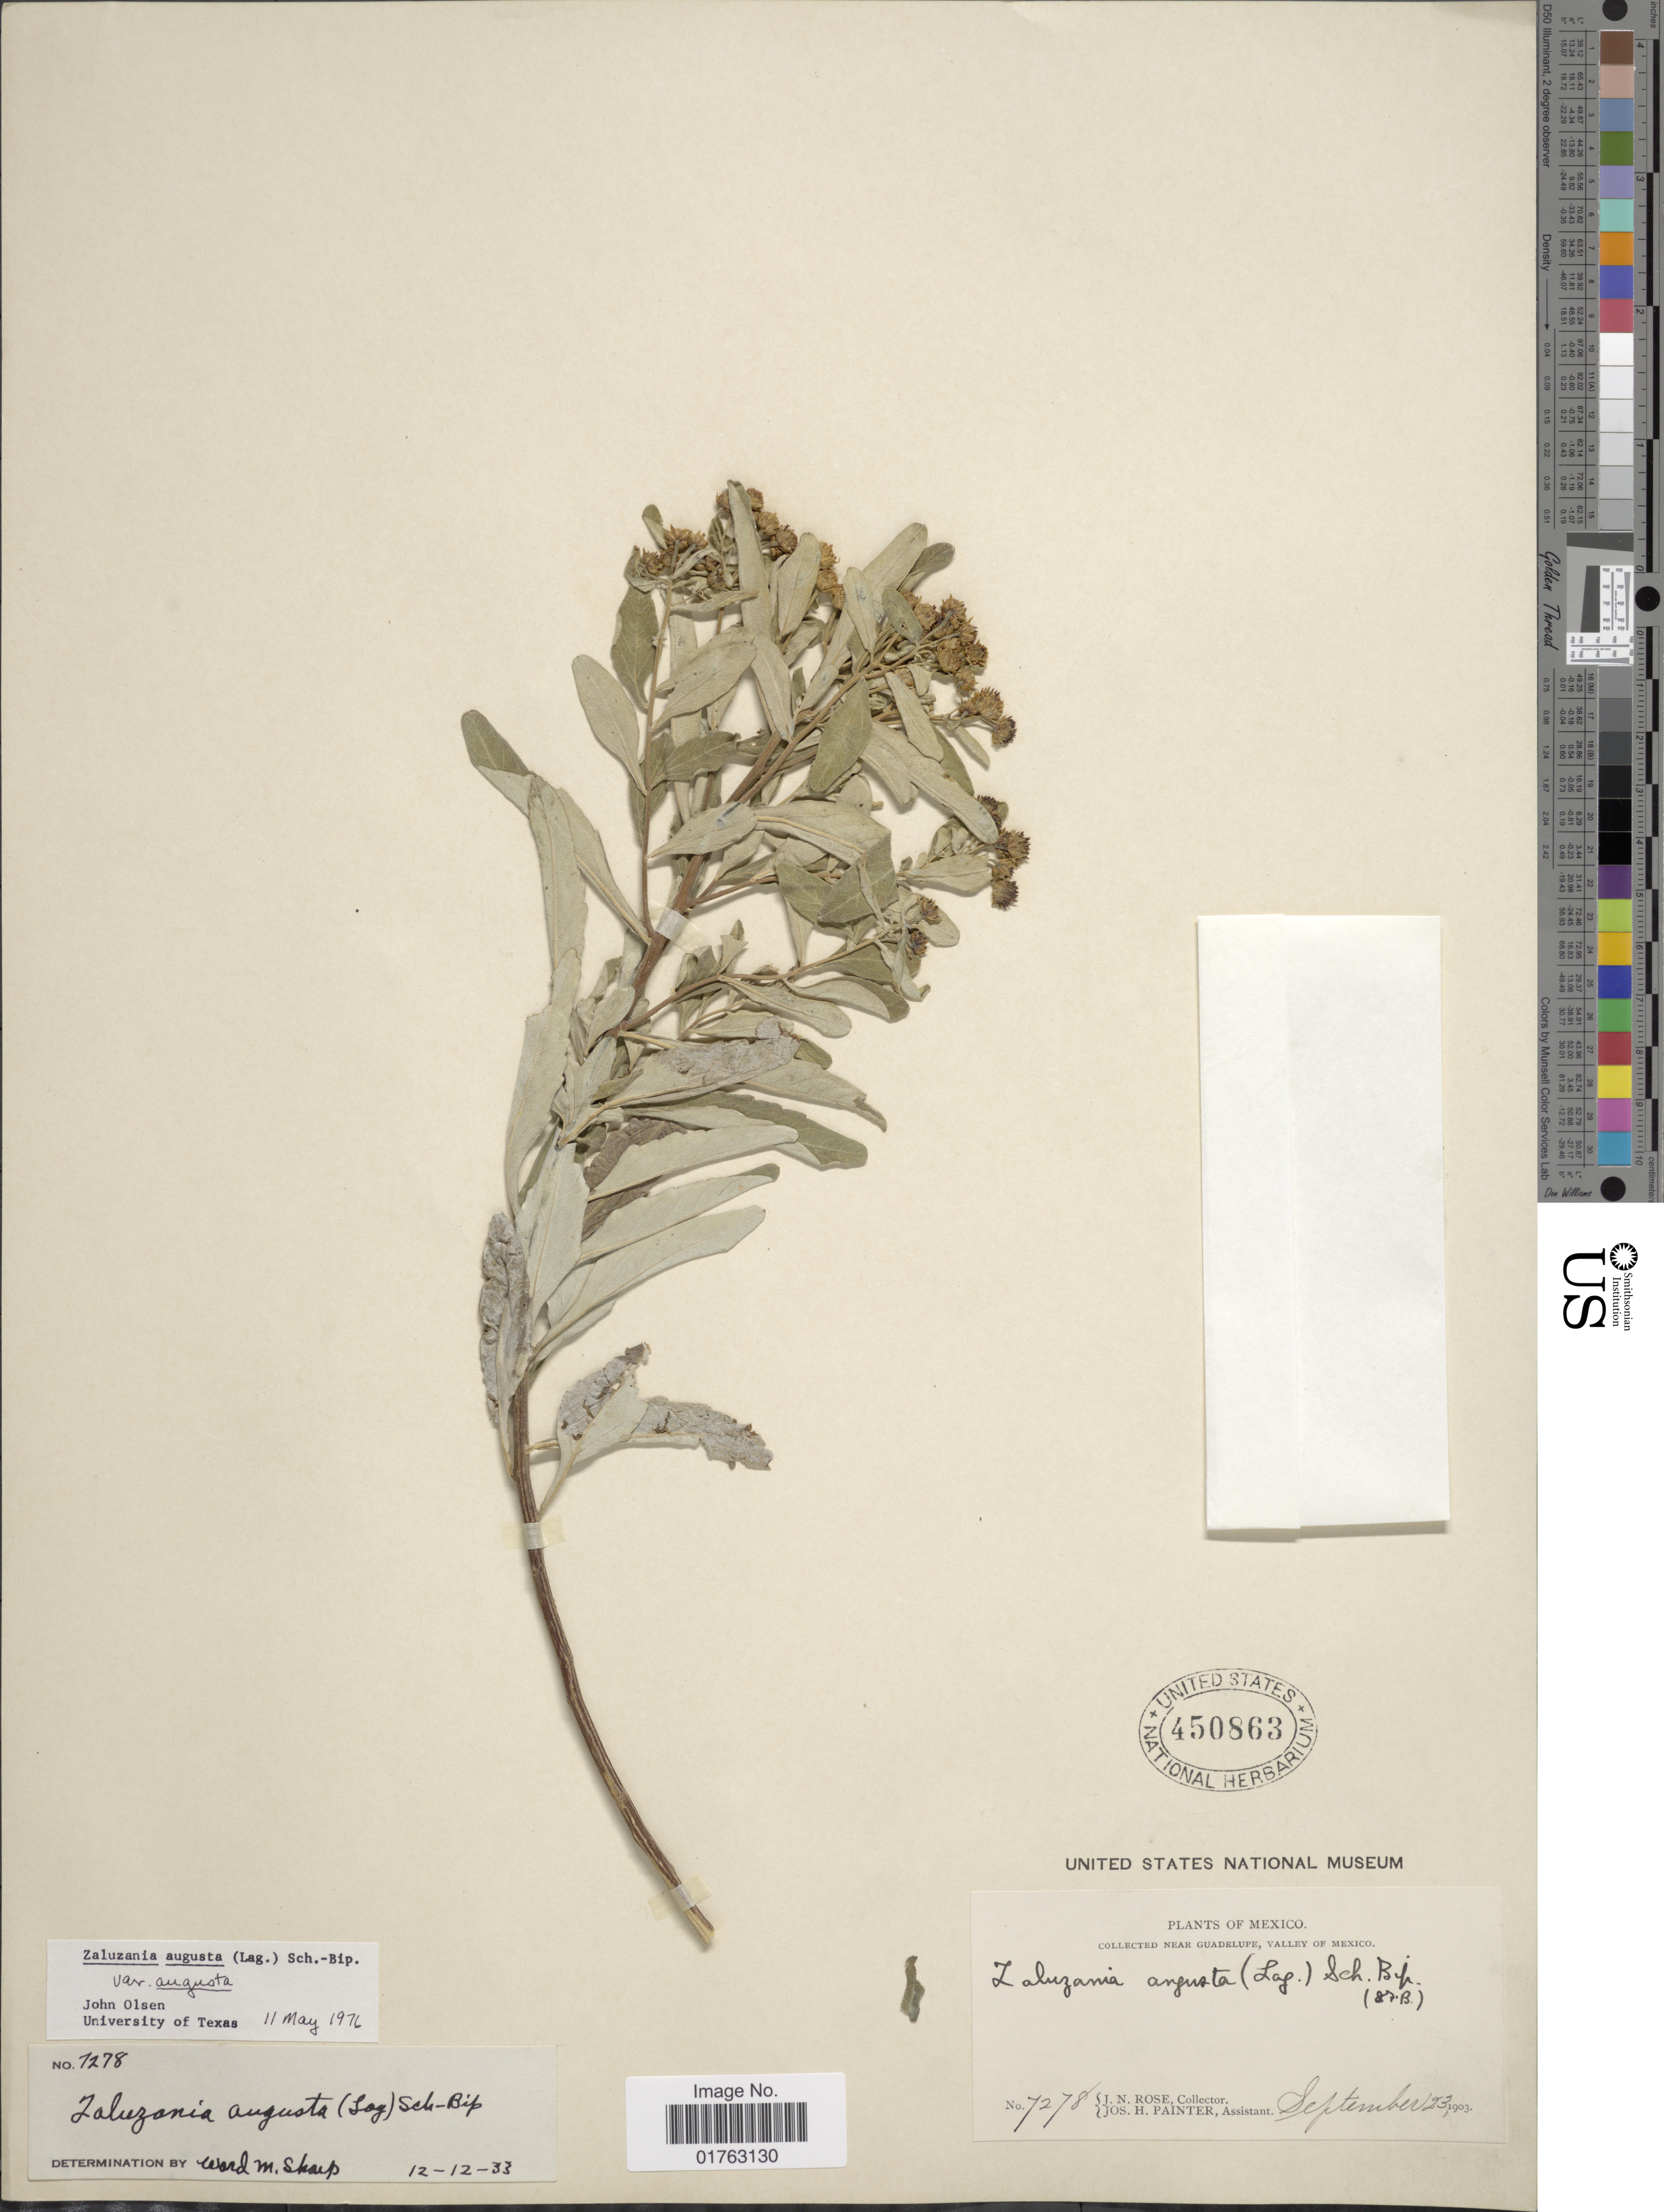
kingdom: Plantae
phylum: Tracheophyta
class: Magnoliopsida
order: Asterales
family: Asteraceae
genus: Zaluzania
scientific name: Zaluzania angusta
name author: (Lag.) Sch. Bip.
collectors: J. N. Rose & J. H. Painter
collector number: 7278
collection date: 1903-09-23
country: Mexico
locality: Near Guadalupe, Valley of Mexico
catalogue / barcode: US 450863